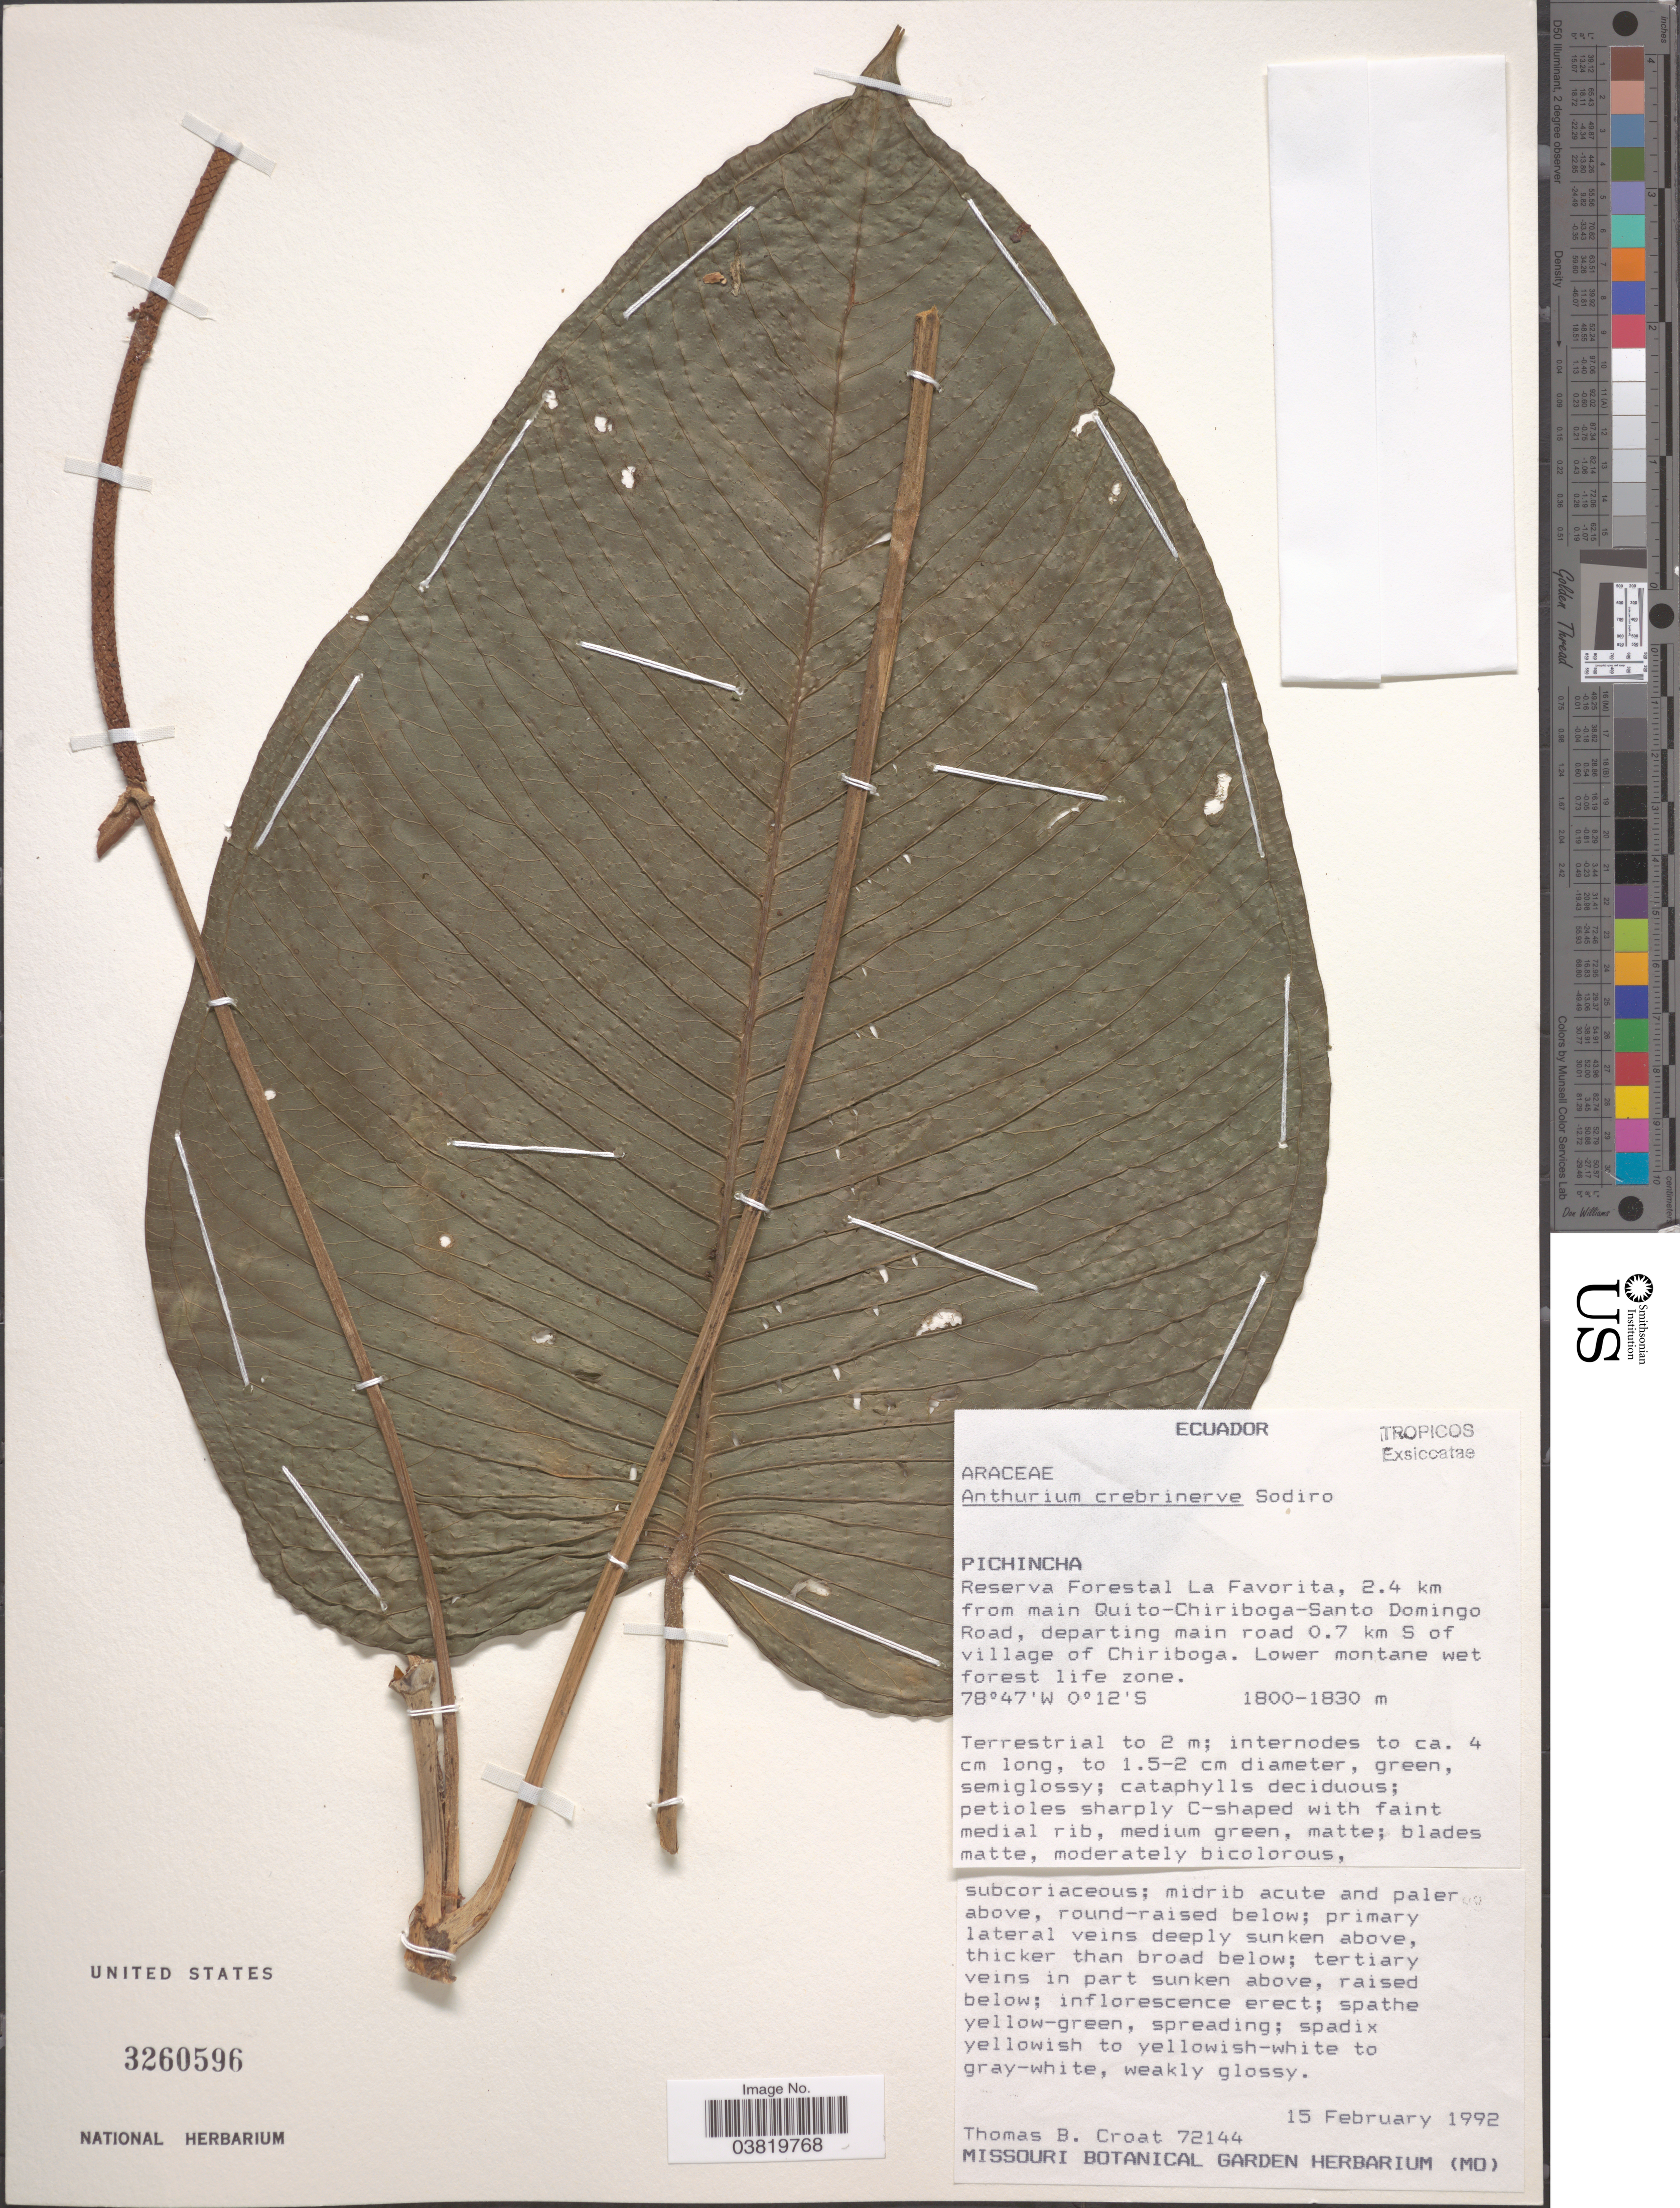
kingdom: Plantae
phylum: Tracheophyta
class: Liliopsida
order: Alismatales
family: Araceae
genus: Anthurium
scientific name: Anthurium crebrinerve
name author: Sodiro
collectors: T. B. Croat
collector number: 72144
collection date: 1992-02-15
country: Ecuador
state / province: Pichincha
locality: Reserva Forestal La Favorita, 2.4 km from main Quito-Chiriboga-Santo Domingo Road, departing main road 0.7 km S of village of Chiriboga. Lower montane wet forest life zone.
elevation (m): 1800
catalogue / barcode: US 3260596